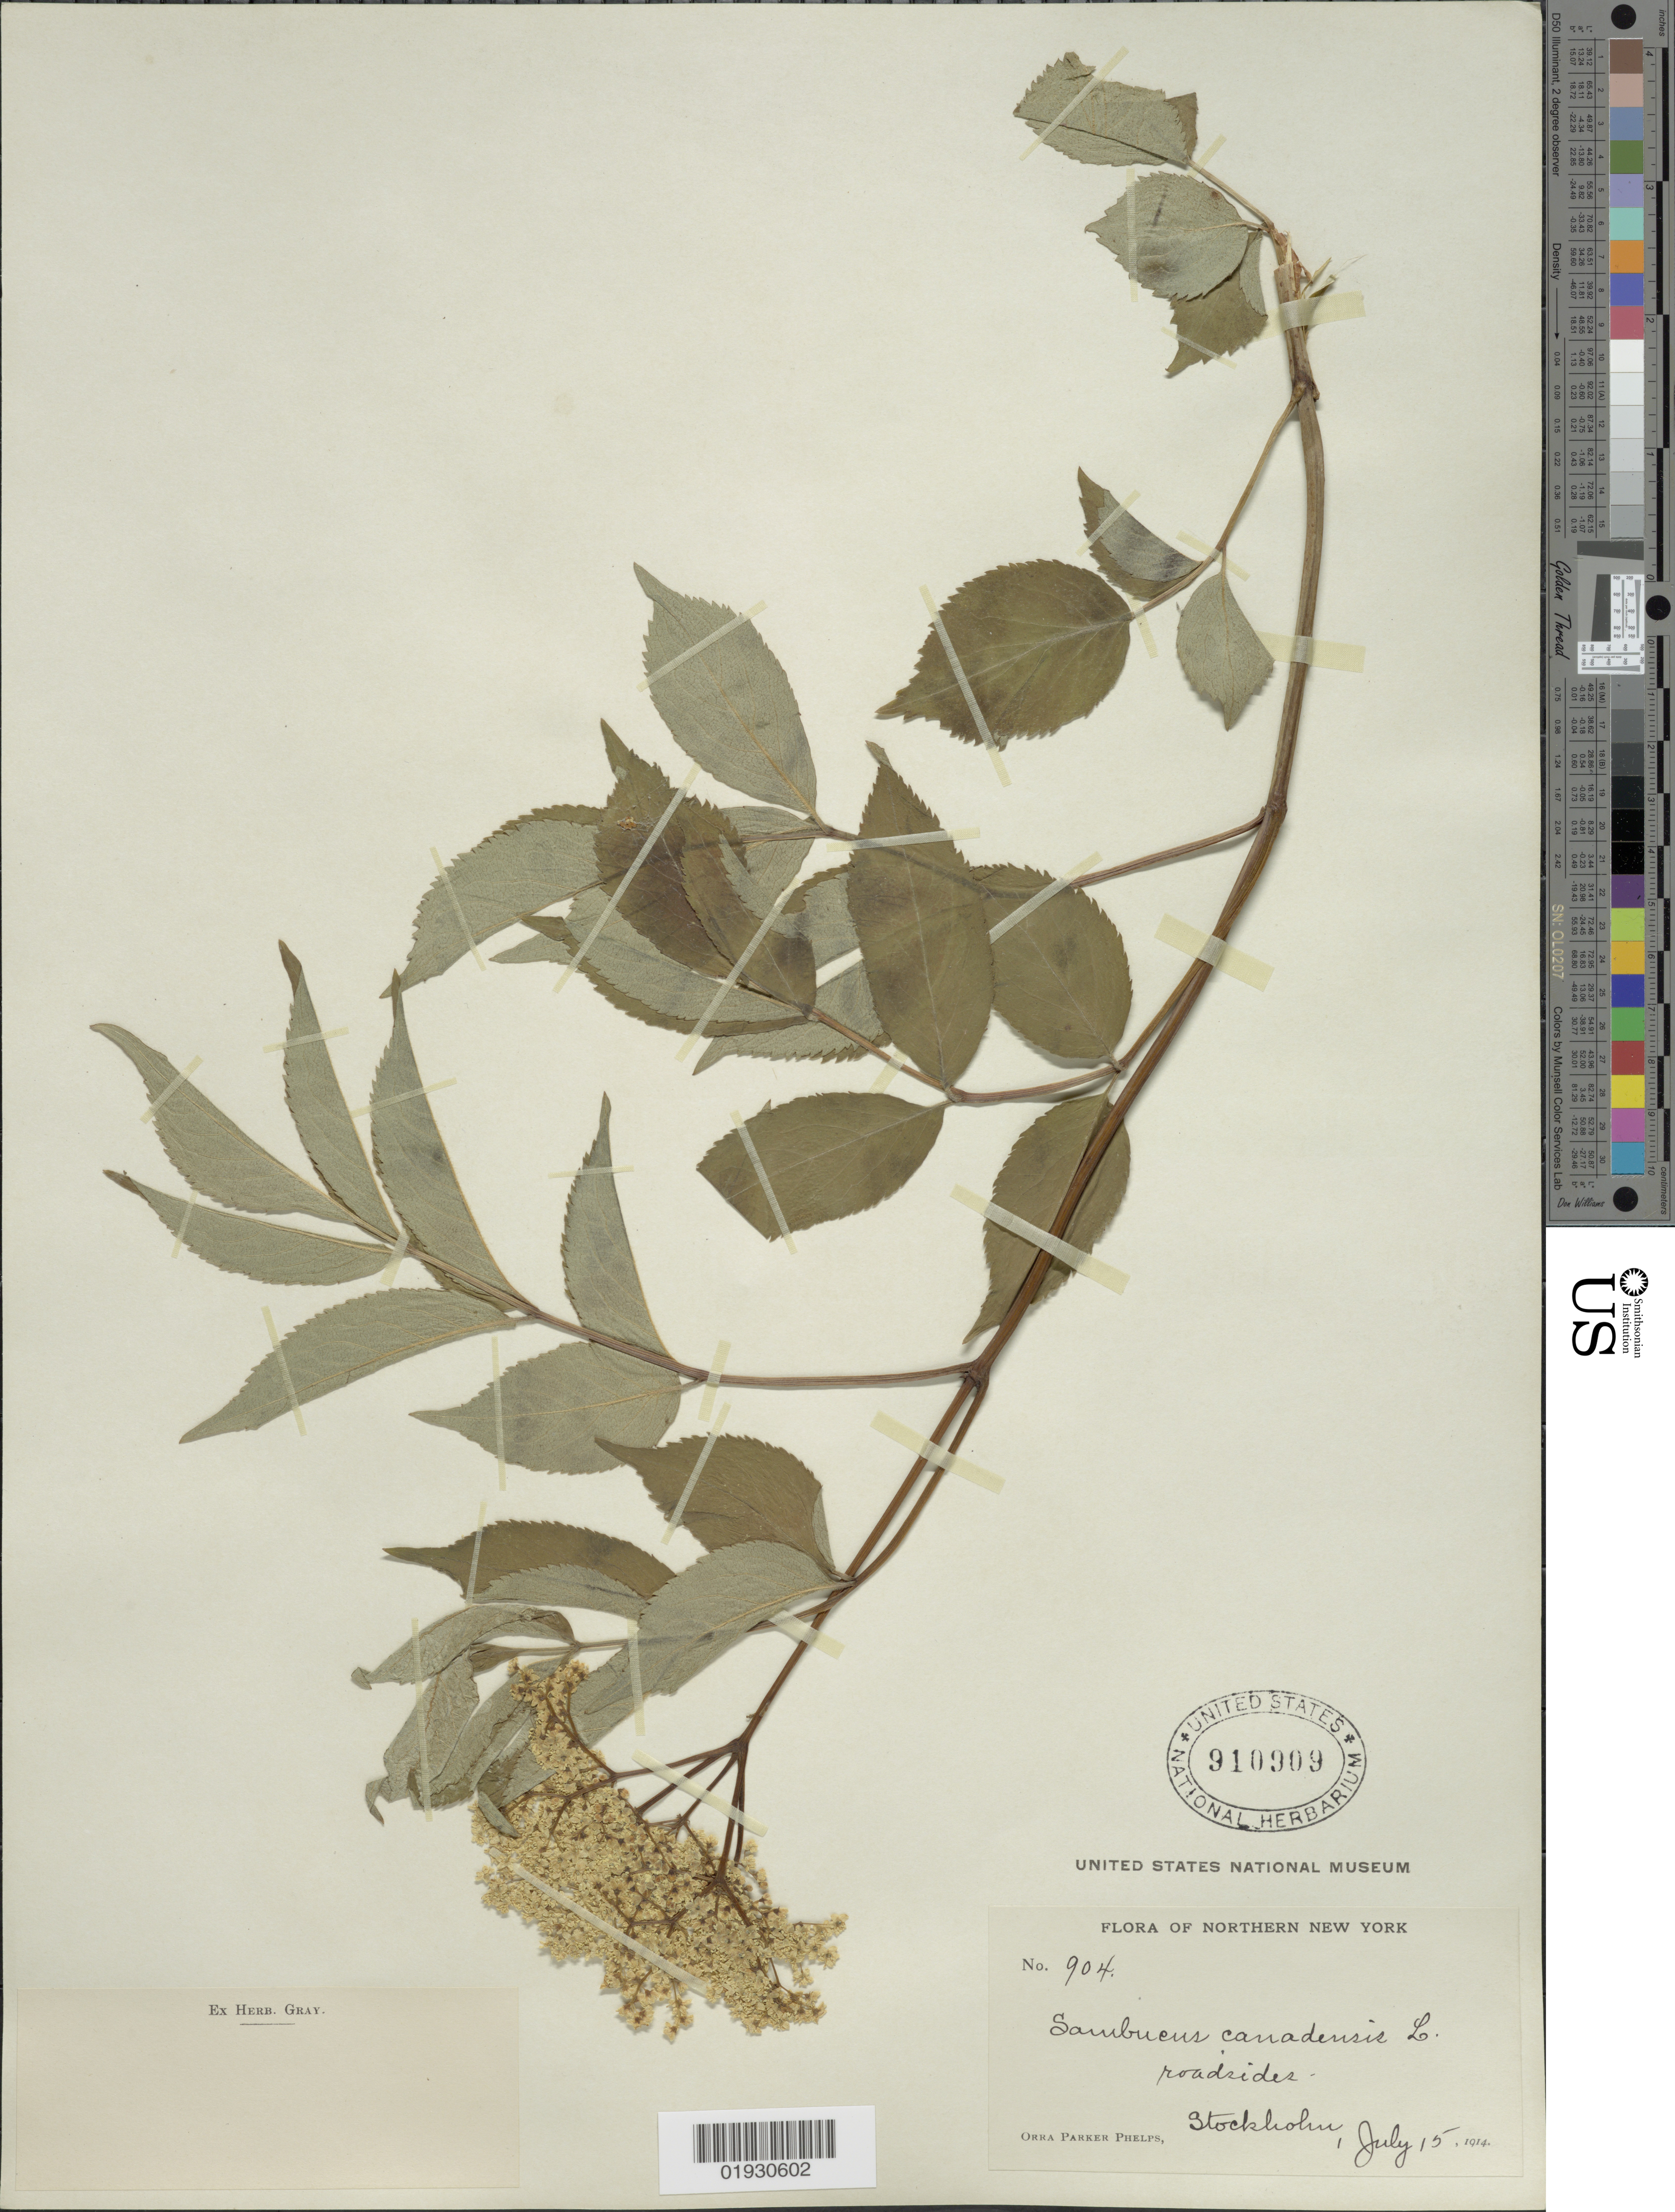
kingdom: Plantae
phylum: Tracheophyta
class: Magnoliopsida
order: Dipsacales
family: Viburnaceae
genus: Sambucus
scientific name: Sambucus canadensis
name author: L.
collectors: O. P. Phelps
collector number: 904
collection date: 1914-07-15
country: United States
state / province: New York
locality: Northern New York. Stockholm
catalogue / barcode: US 910909